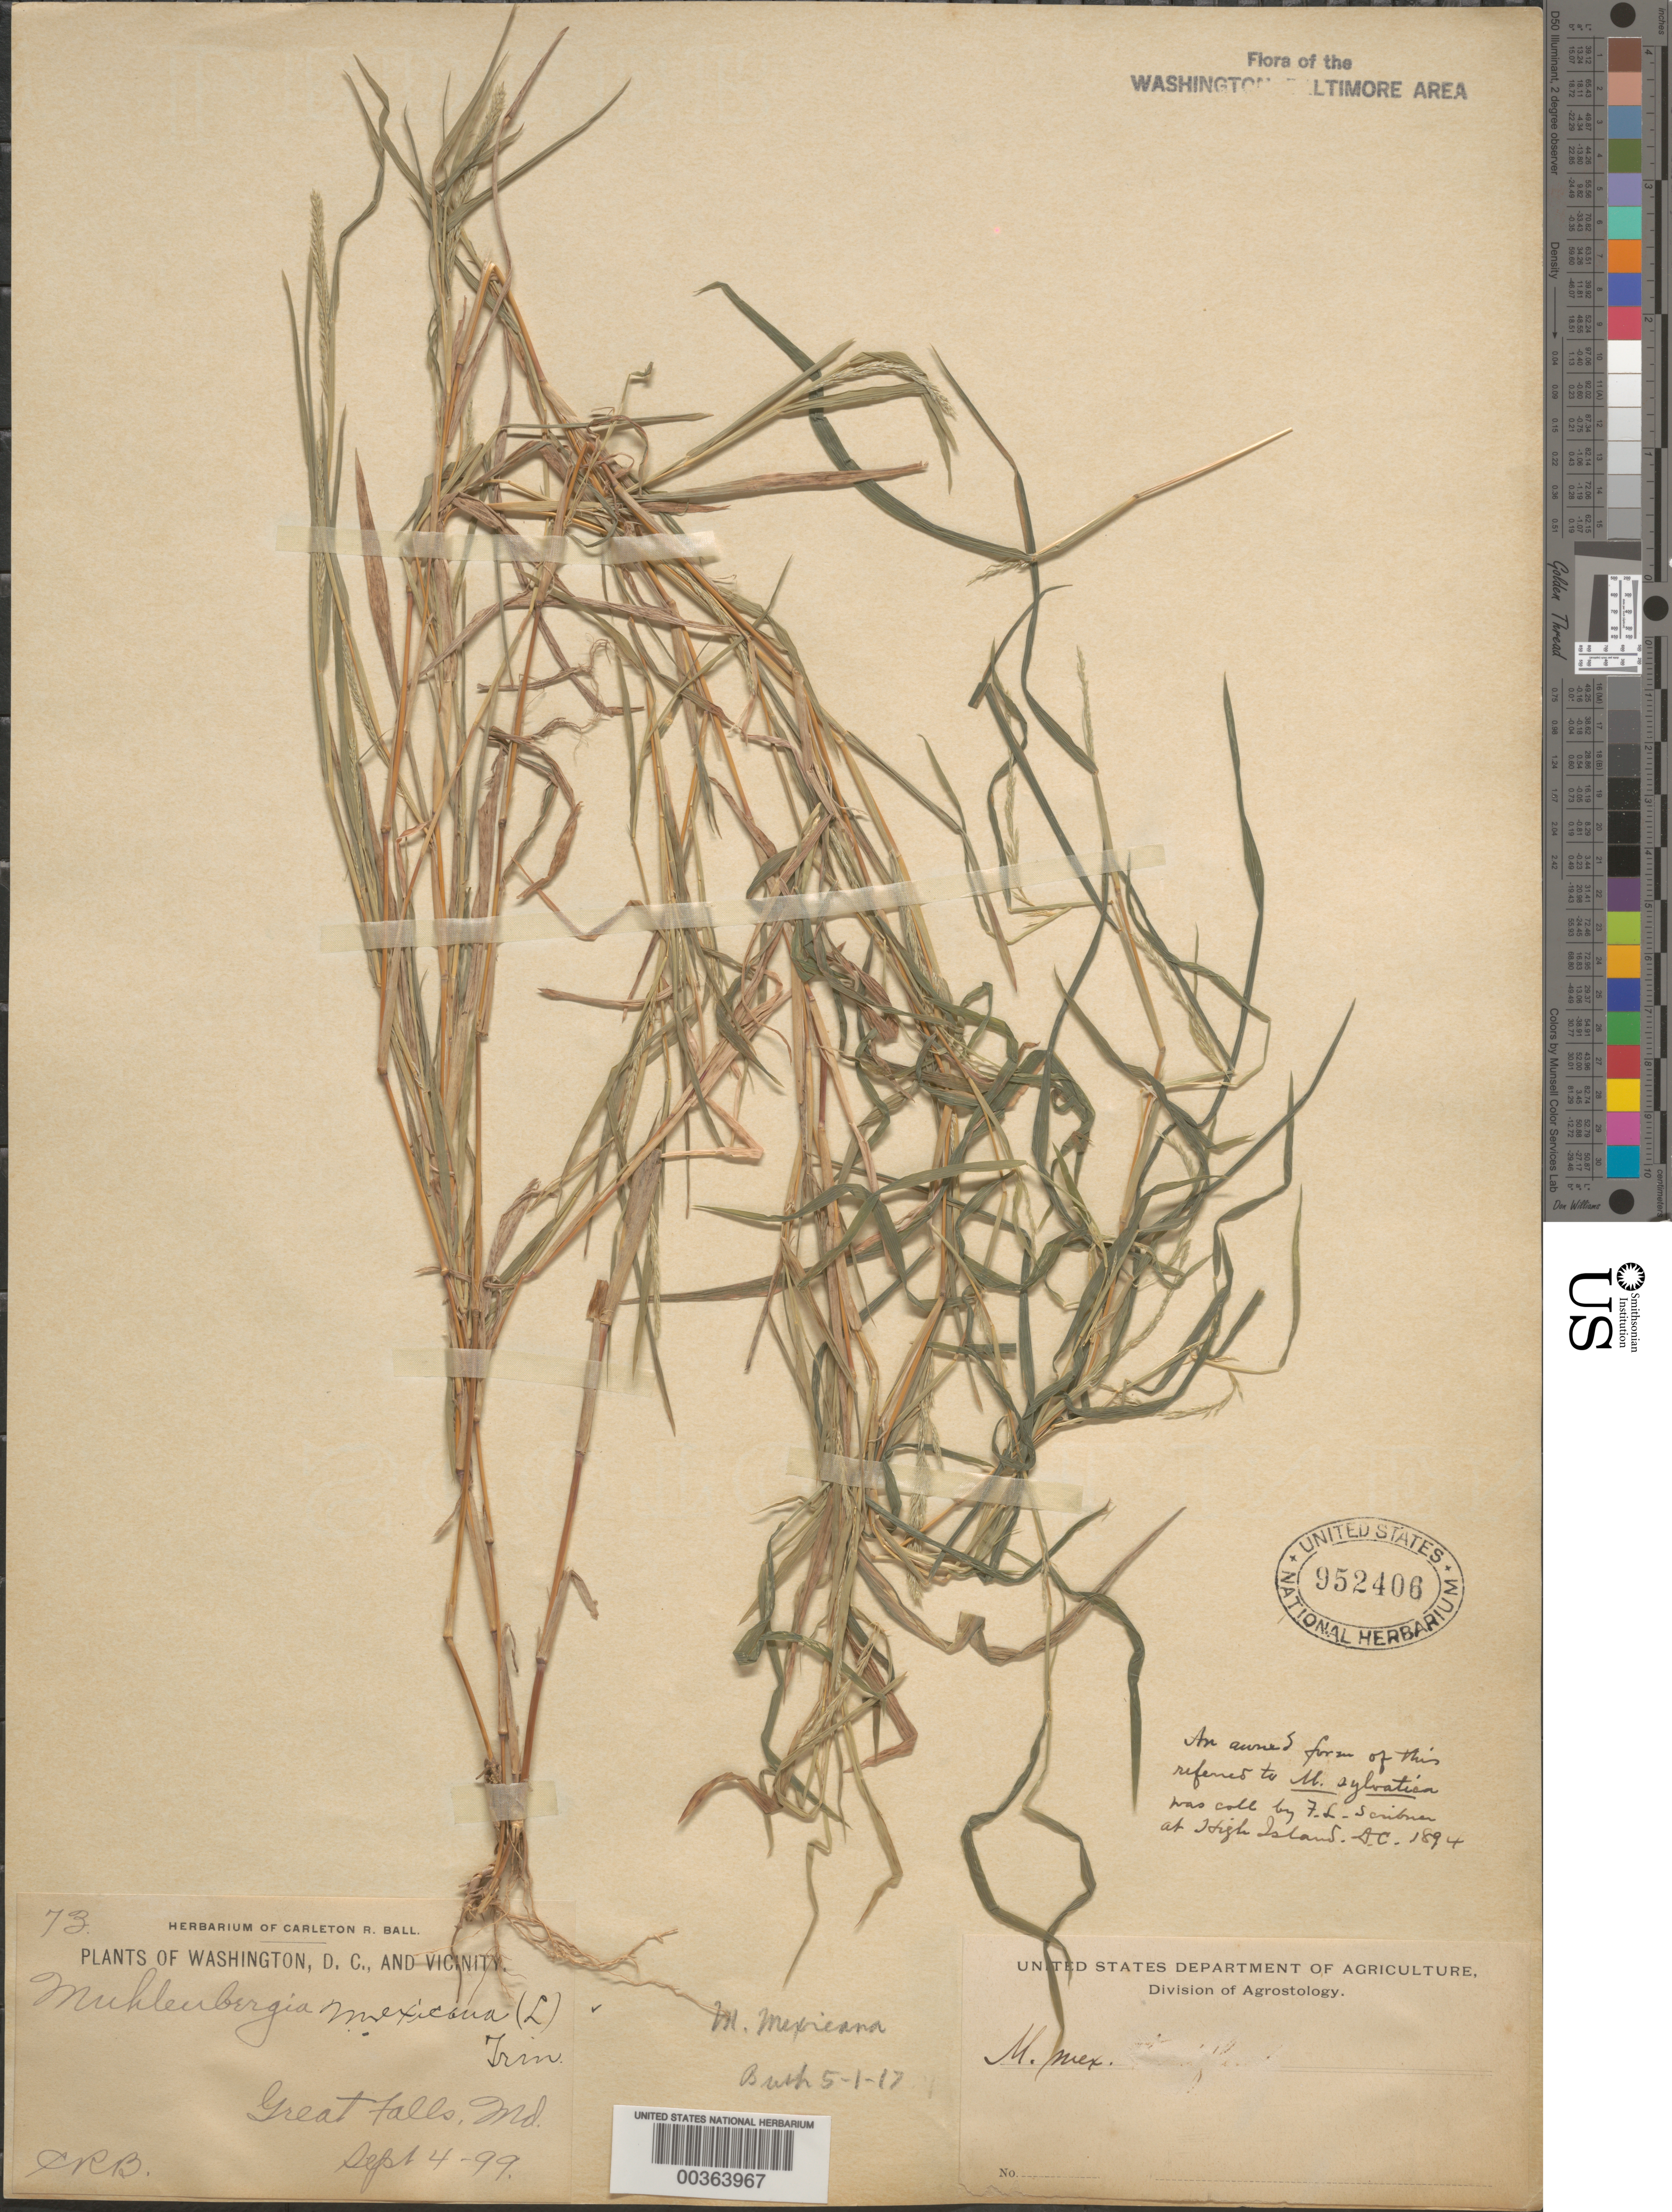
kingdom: Plantae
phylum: Tracheophyta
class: Liliopsida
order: Poales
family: Poaceae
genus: Muhlenbergia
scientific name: Muhlenbergia frondosa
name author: (Poir.) Fernald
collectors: C. R. Ball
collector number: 73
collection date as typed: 04 Sep 1899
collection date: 1899-09-04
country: United States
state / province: Maryland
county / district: Montgomery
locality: Great Falls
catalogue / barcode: US 952406